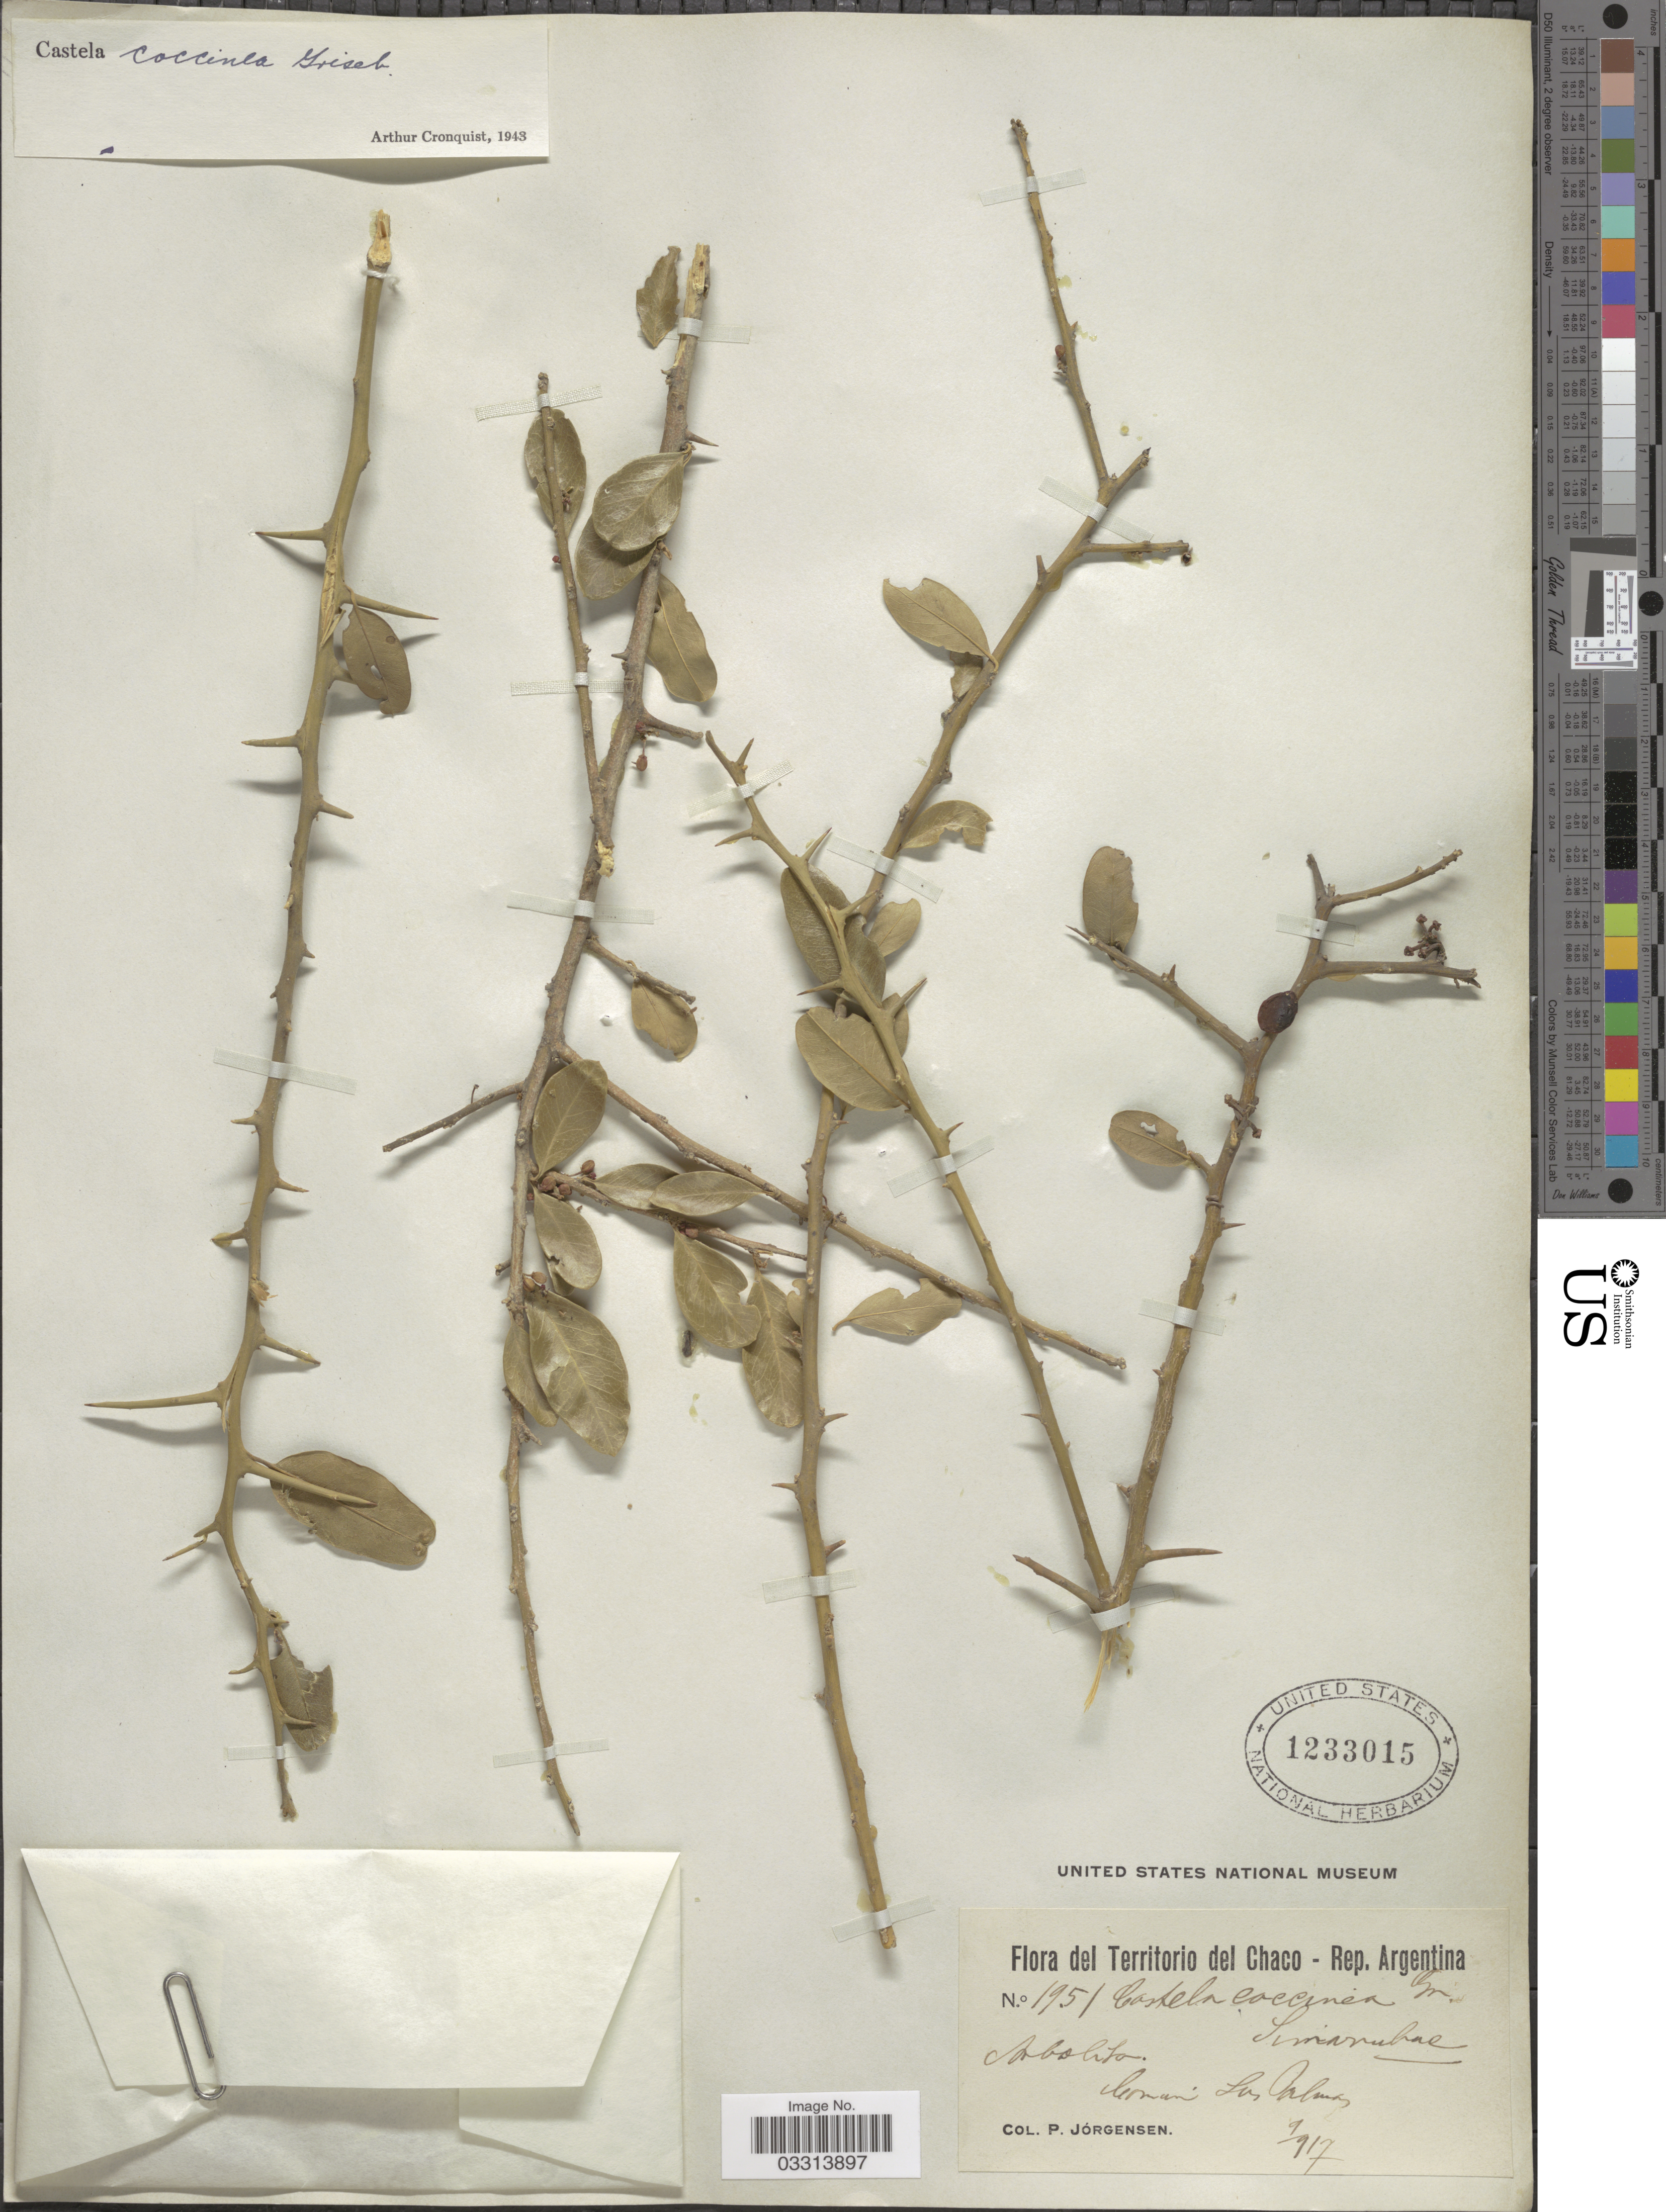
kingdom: Plantae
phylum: Tracheophyta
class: Magnoliopsida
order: Sapindales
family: Simaroubaceae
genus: Castela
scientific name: Castela coccinea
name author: Griseb.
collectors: P. Jörgensen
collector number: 1951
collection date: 1917-09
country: Argentina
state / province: Chaco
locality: Territorio del Chaco. Común Las Palmas.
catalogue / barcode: US 1233015